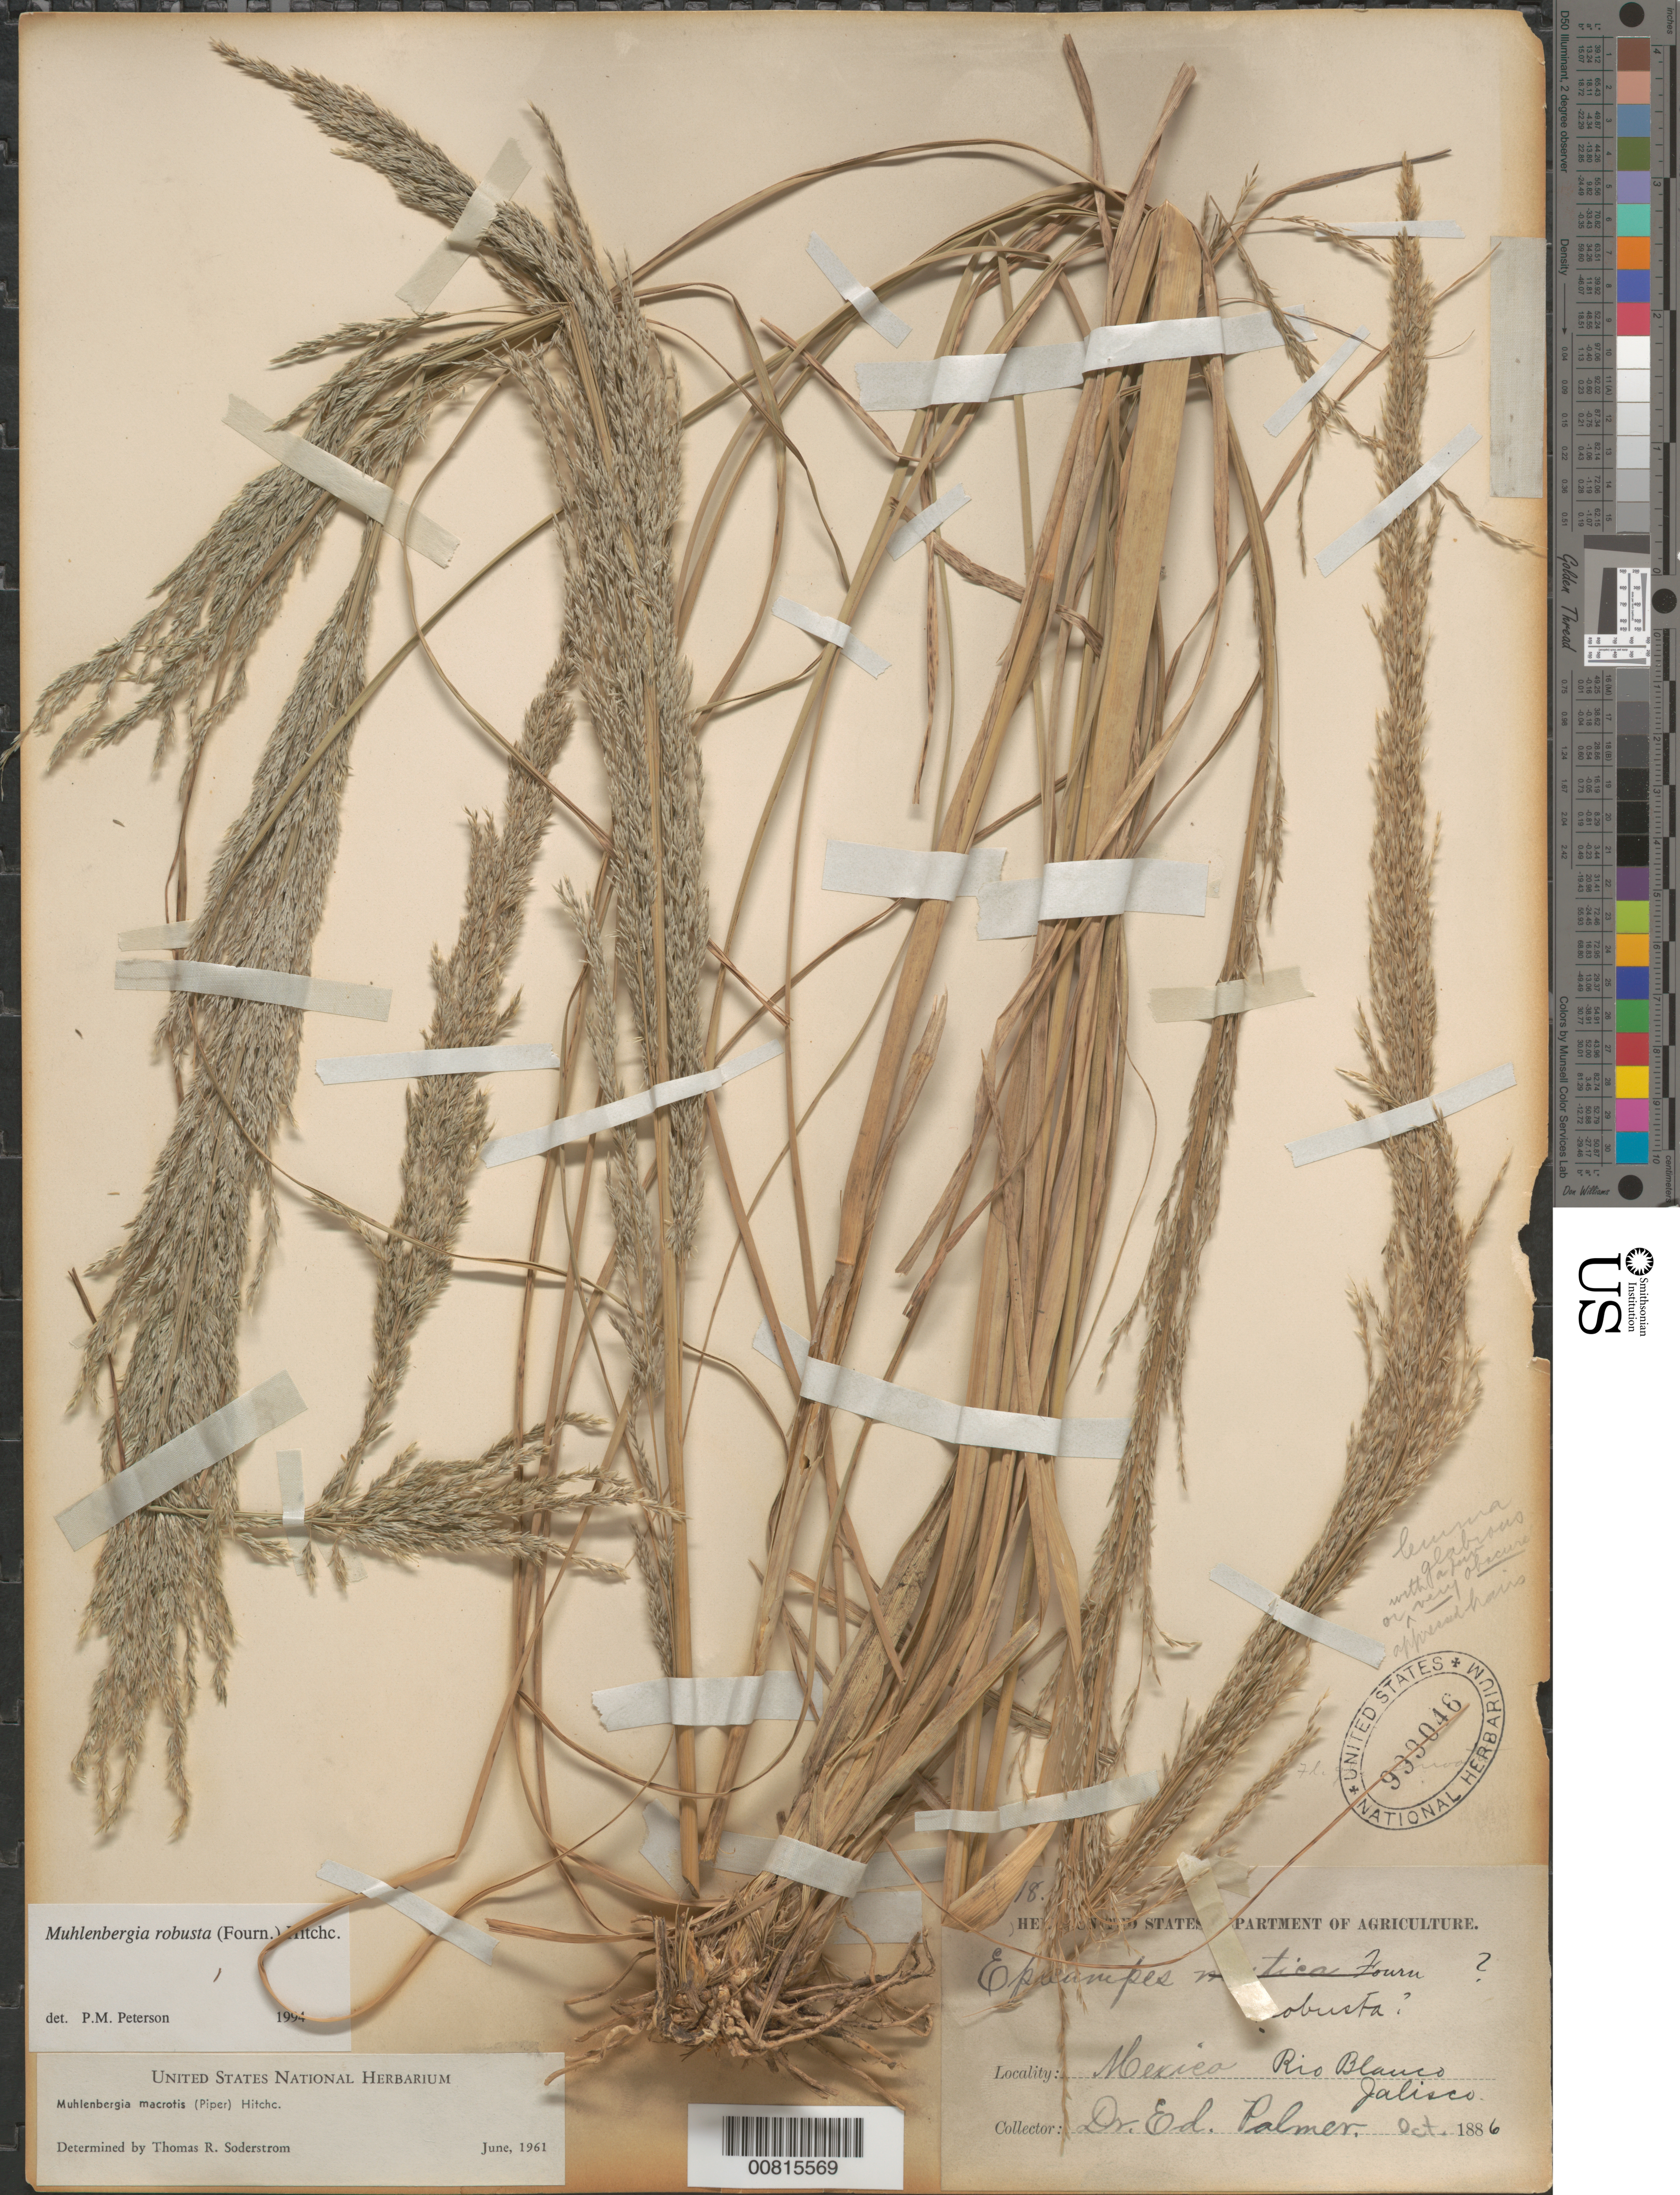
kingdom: Plantae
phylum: Tracheophyta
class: Liliopsida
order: Poales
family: Poaceae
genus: Muhlenbergia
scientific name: Muhlenbergia robusta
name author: (E. Fourn.) Hitchc.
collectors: E. Palmer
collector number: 518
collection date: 1886-10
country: Mexico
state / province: Jalisco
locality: Rio Blanco, Jal.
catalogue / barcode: US 999046